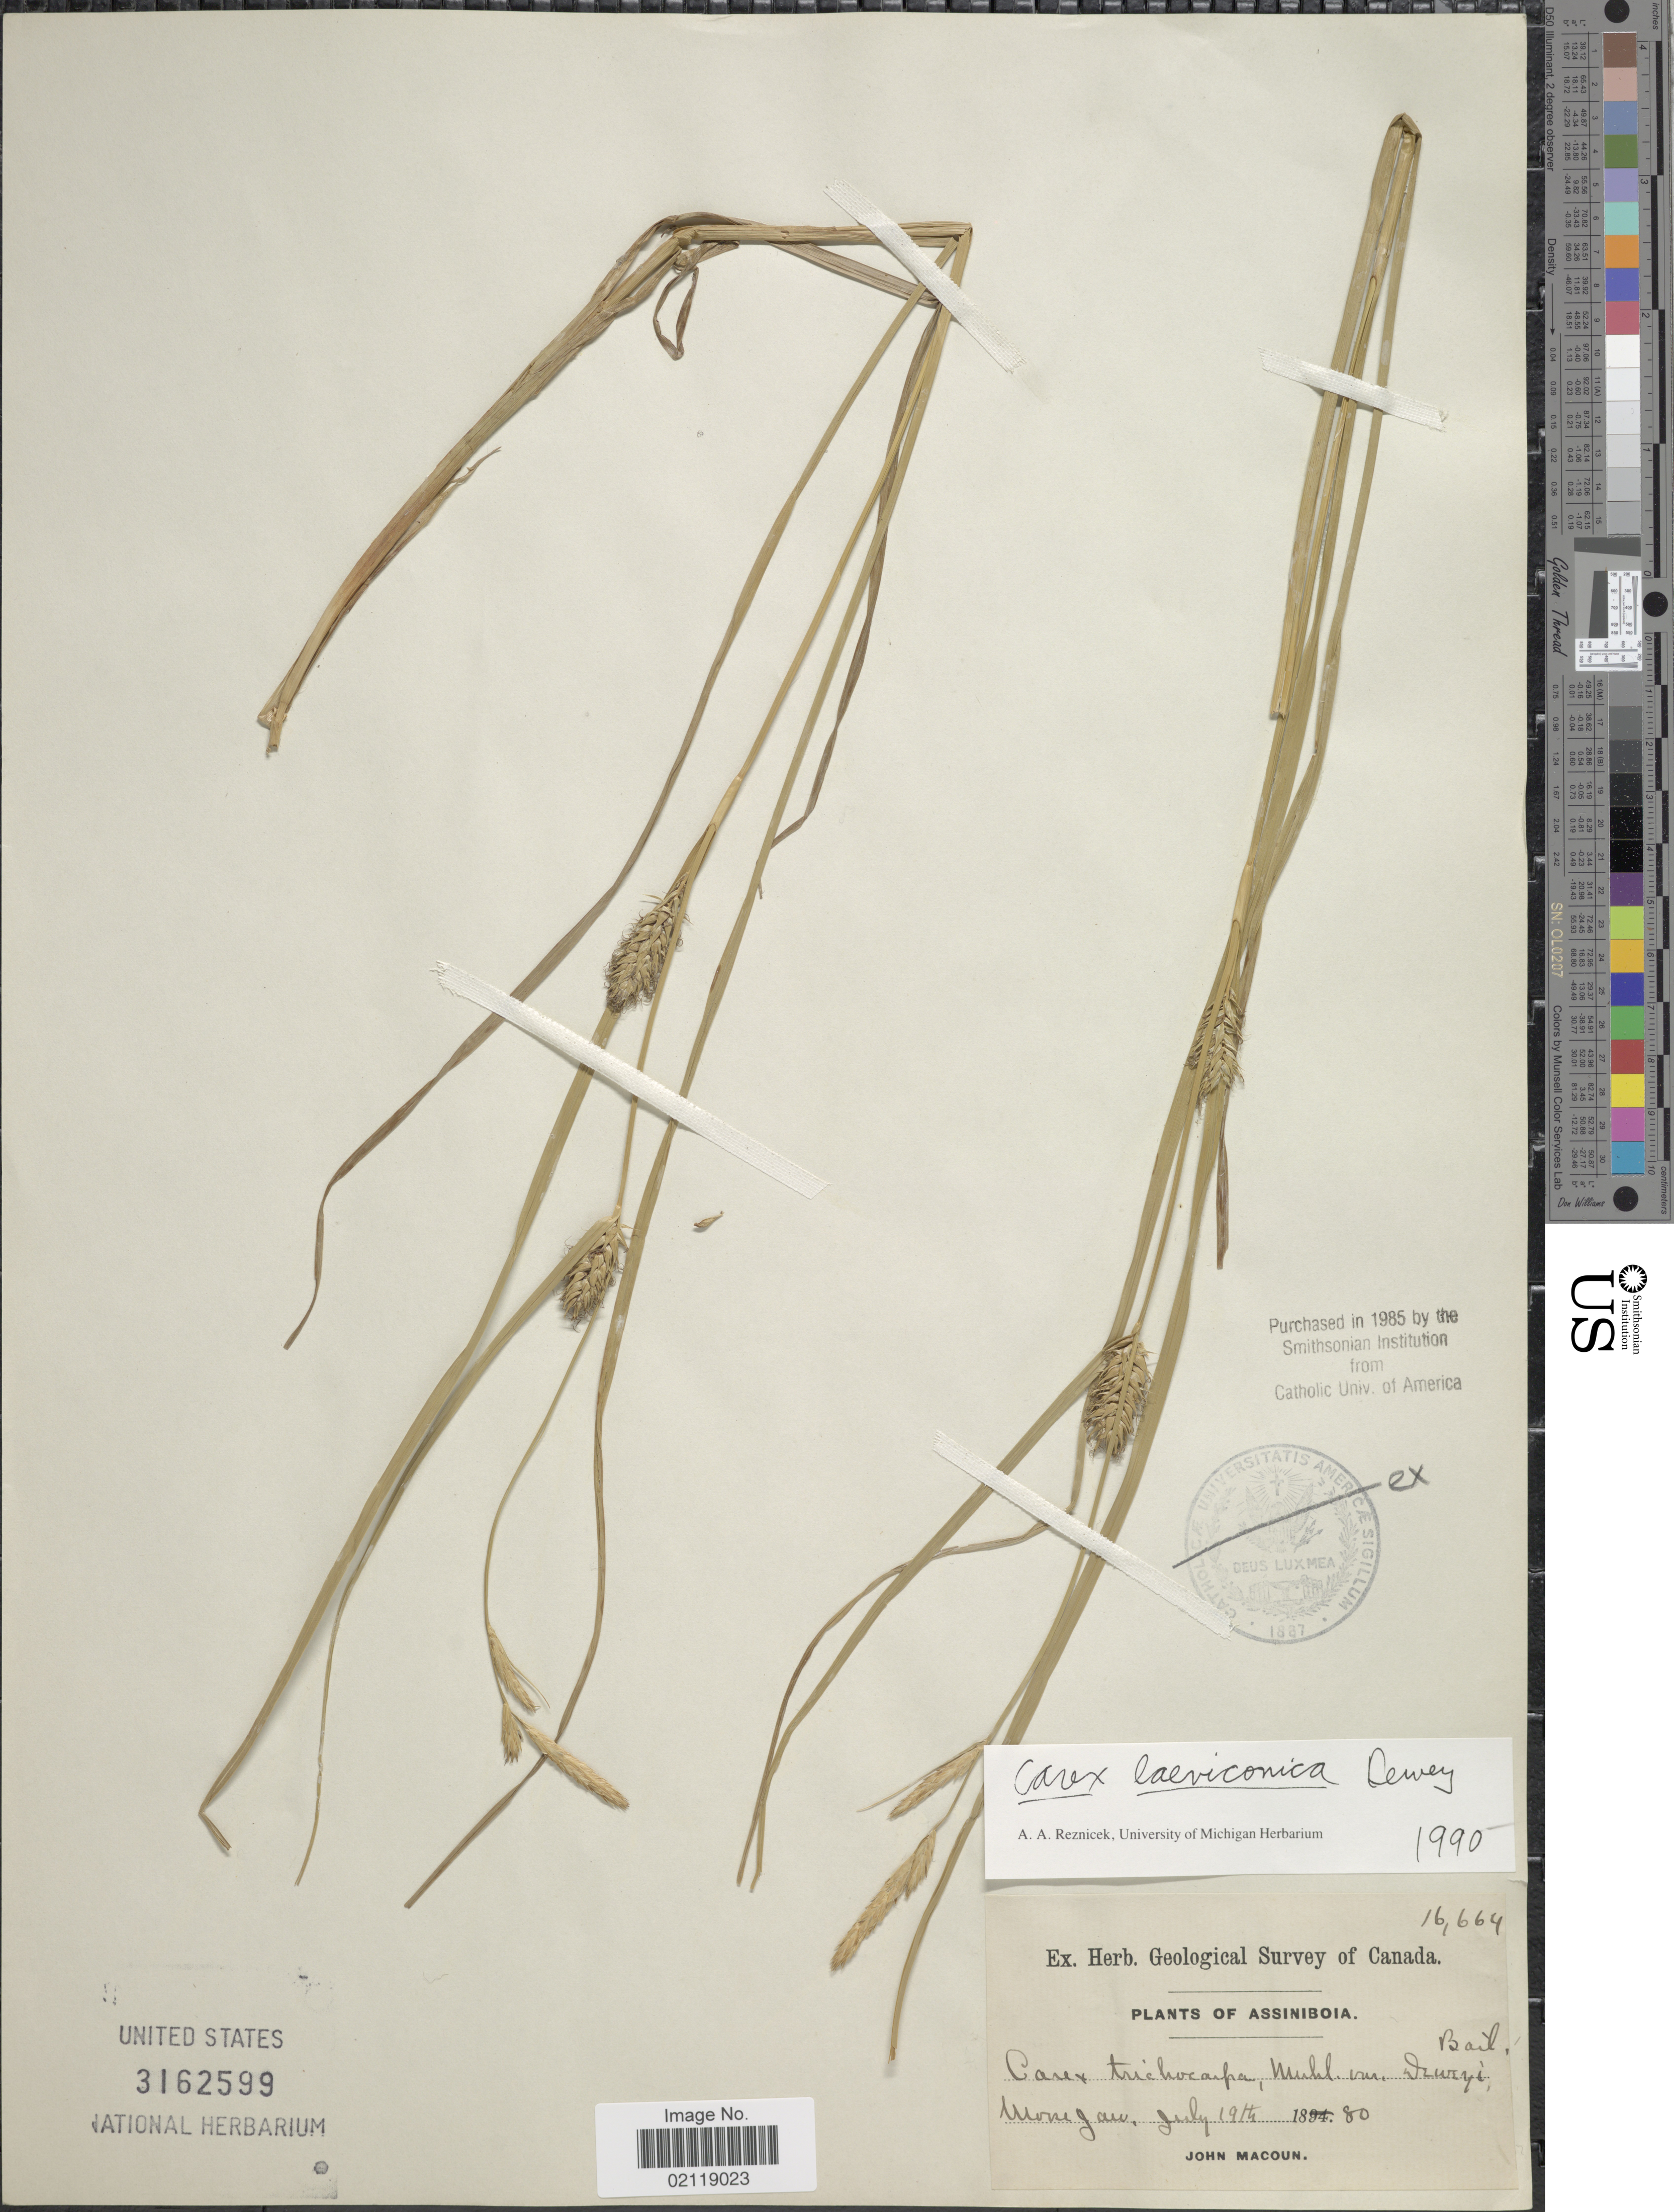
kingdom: Plantae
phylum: Tracheophyta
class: Liliopsida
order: Poales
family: Cyperaceae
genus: Carex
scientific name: Carex laeviconica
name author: Dewey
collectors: J. Macoun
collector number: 16664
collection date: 1880-07-19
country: Canada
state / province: Saskatchewan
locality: Assiniboia. Moose Jaw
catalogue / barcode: US 3162599